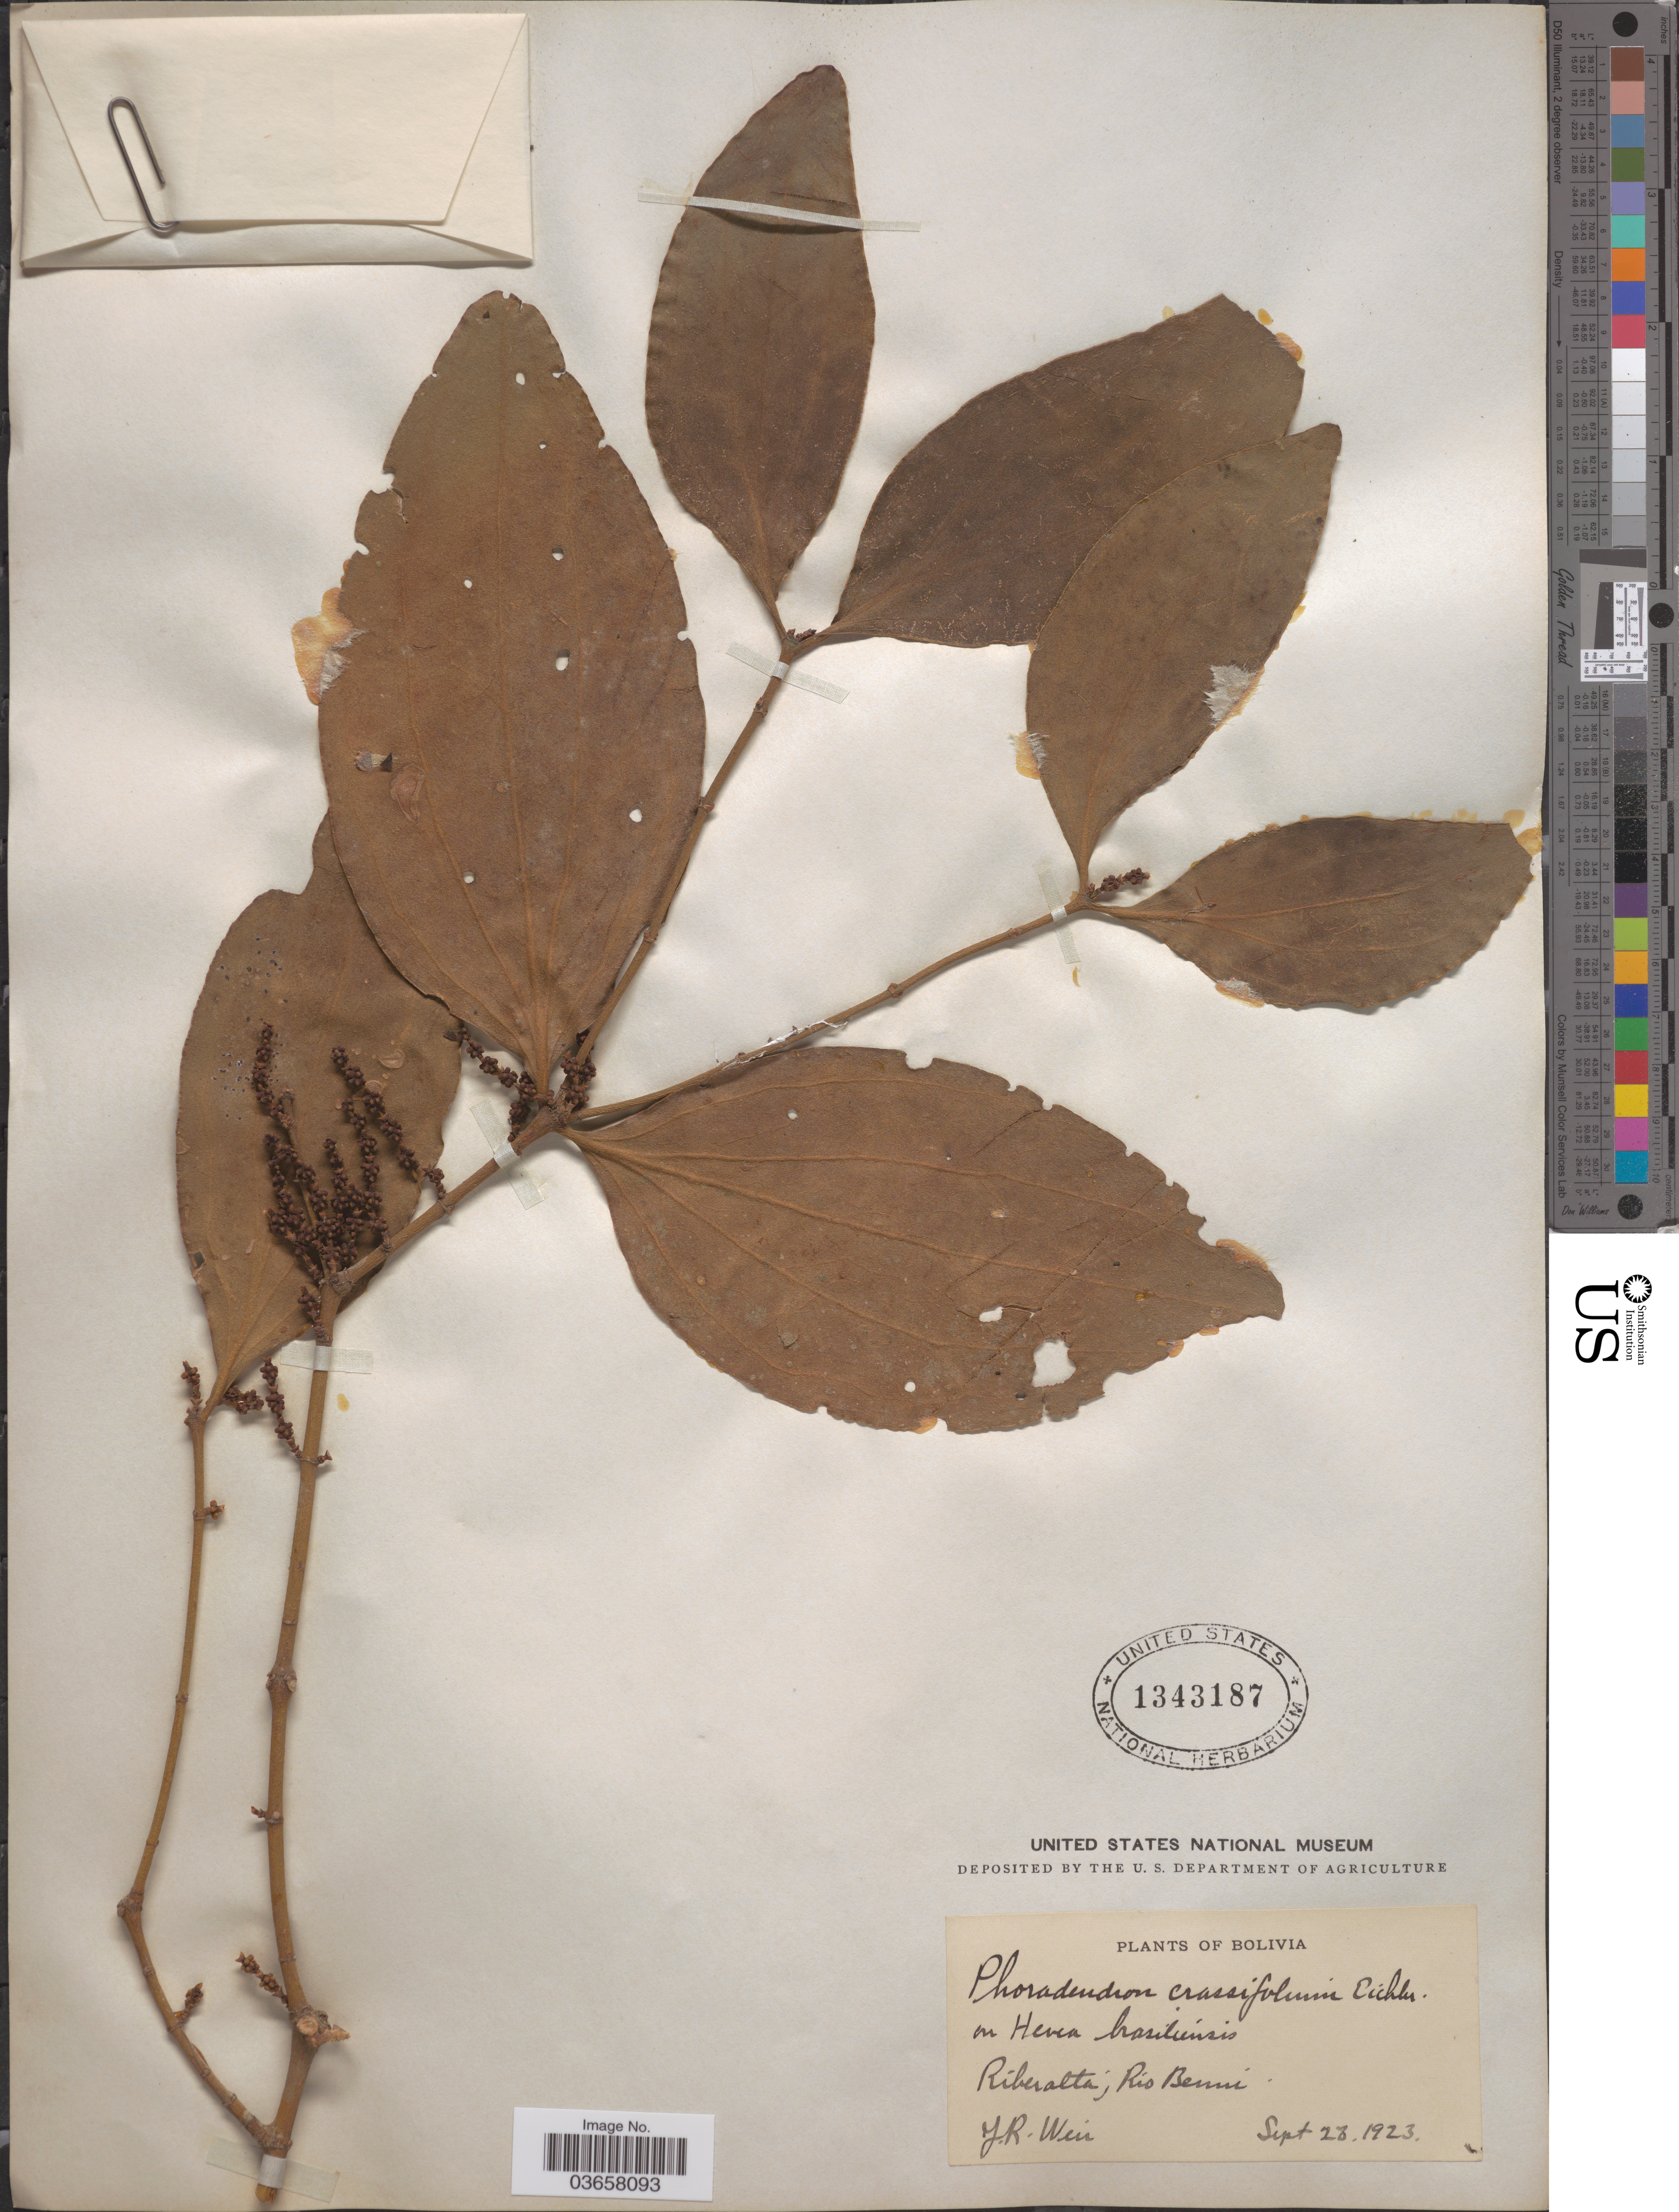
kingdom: Plantae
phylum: Tracheophyta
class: Magnoliopsida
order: Santalales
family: Viscaceae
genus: Phoradendron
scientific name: Phoradendron crassifolium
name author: (Pohl ex DC.) Eichler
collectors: J. Weir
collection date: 1923-09-28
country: Bolivia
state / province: Beni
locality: Riberalta; Rio Benni.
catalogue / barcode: US 1343187